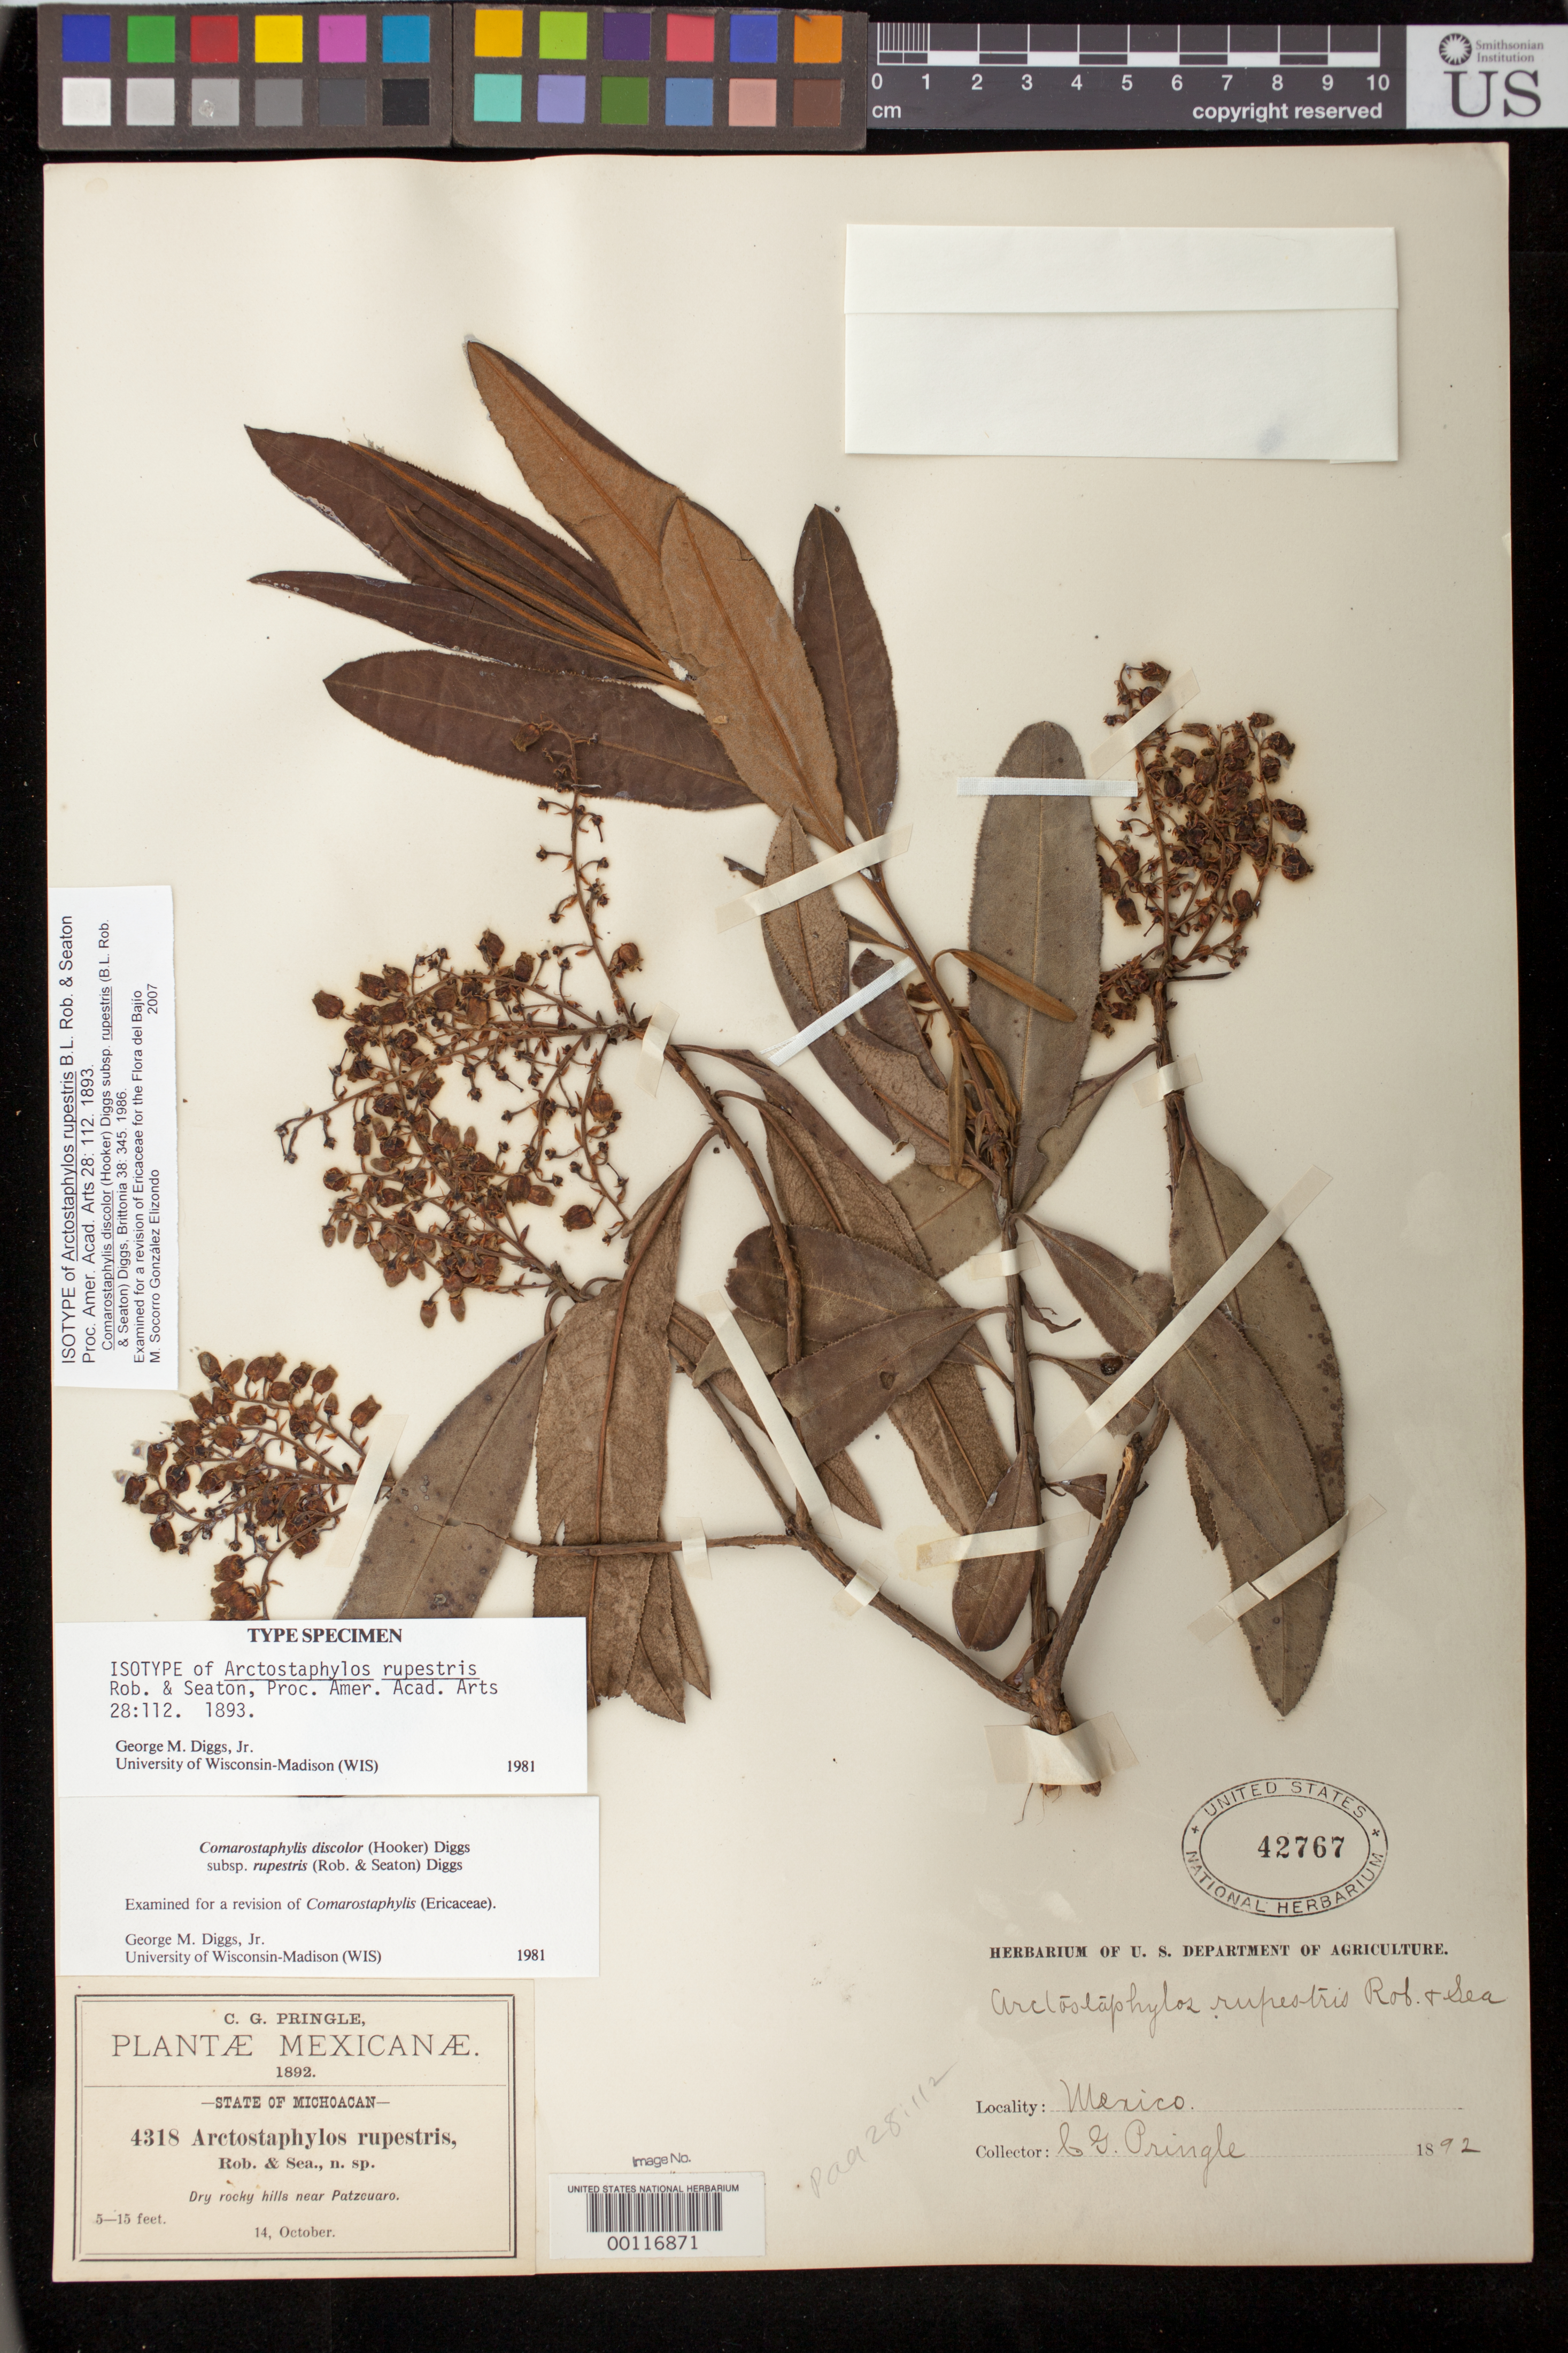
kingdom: Plantae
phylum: Tracheophyta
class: Magnoliopsida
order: Ericales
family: Ericaceae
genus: Arctostaphylos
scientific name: Arctostaphylos rupestris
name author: B.L. Rob. & Seaton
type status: Isolectotype; Type Collection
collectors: C. G. Pringle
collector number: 4318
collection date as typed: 14 Oct 1892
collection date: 1892-10-14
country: Mexico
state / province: Michoacán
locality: Hills near Patzcuaro.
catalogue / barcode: US 42767